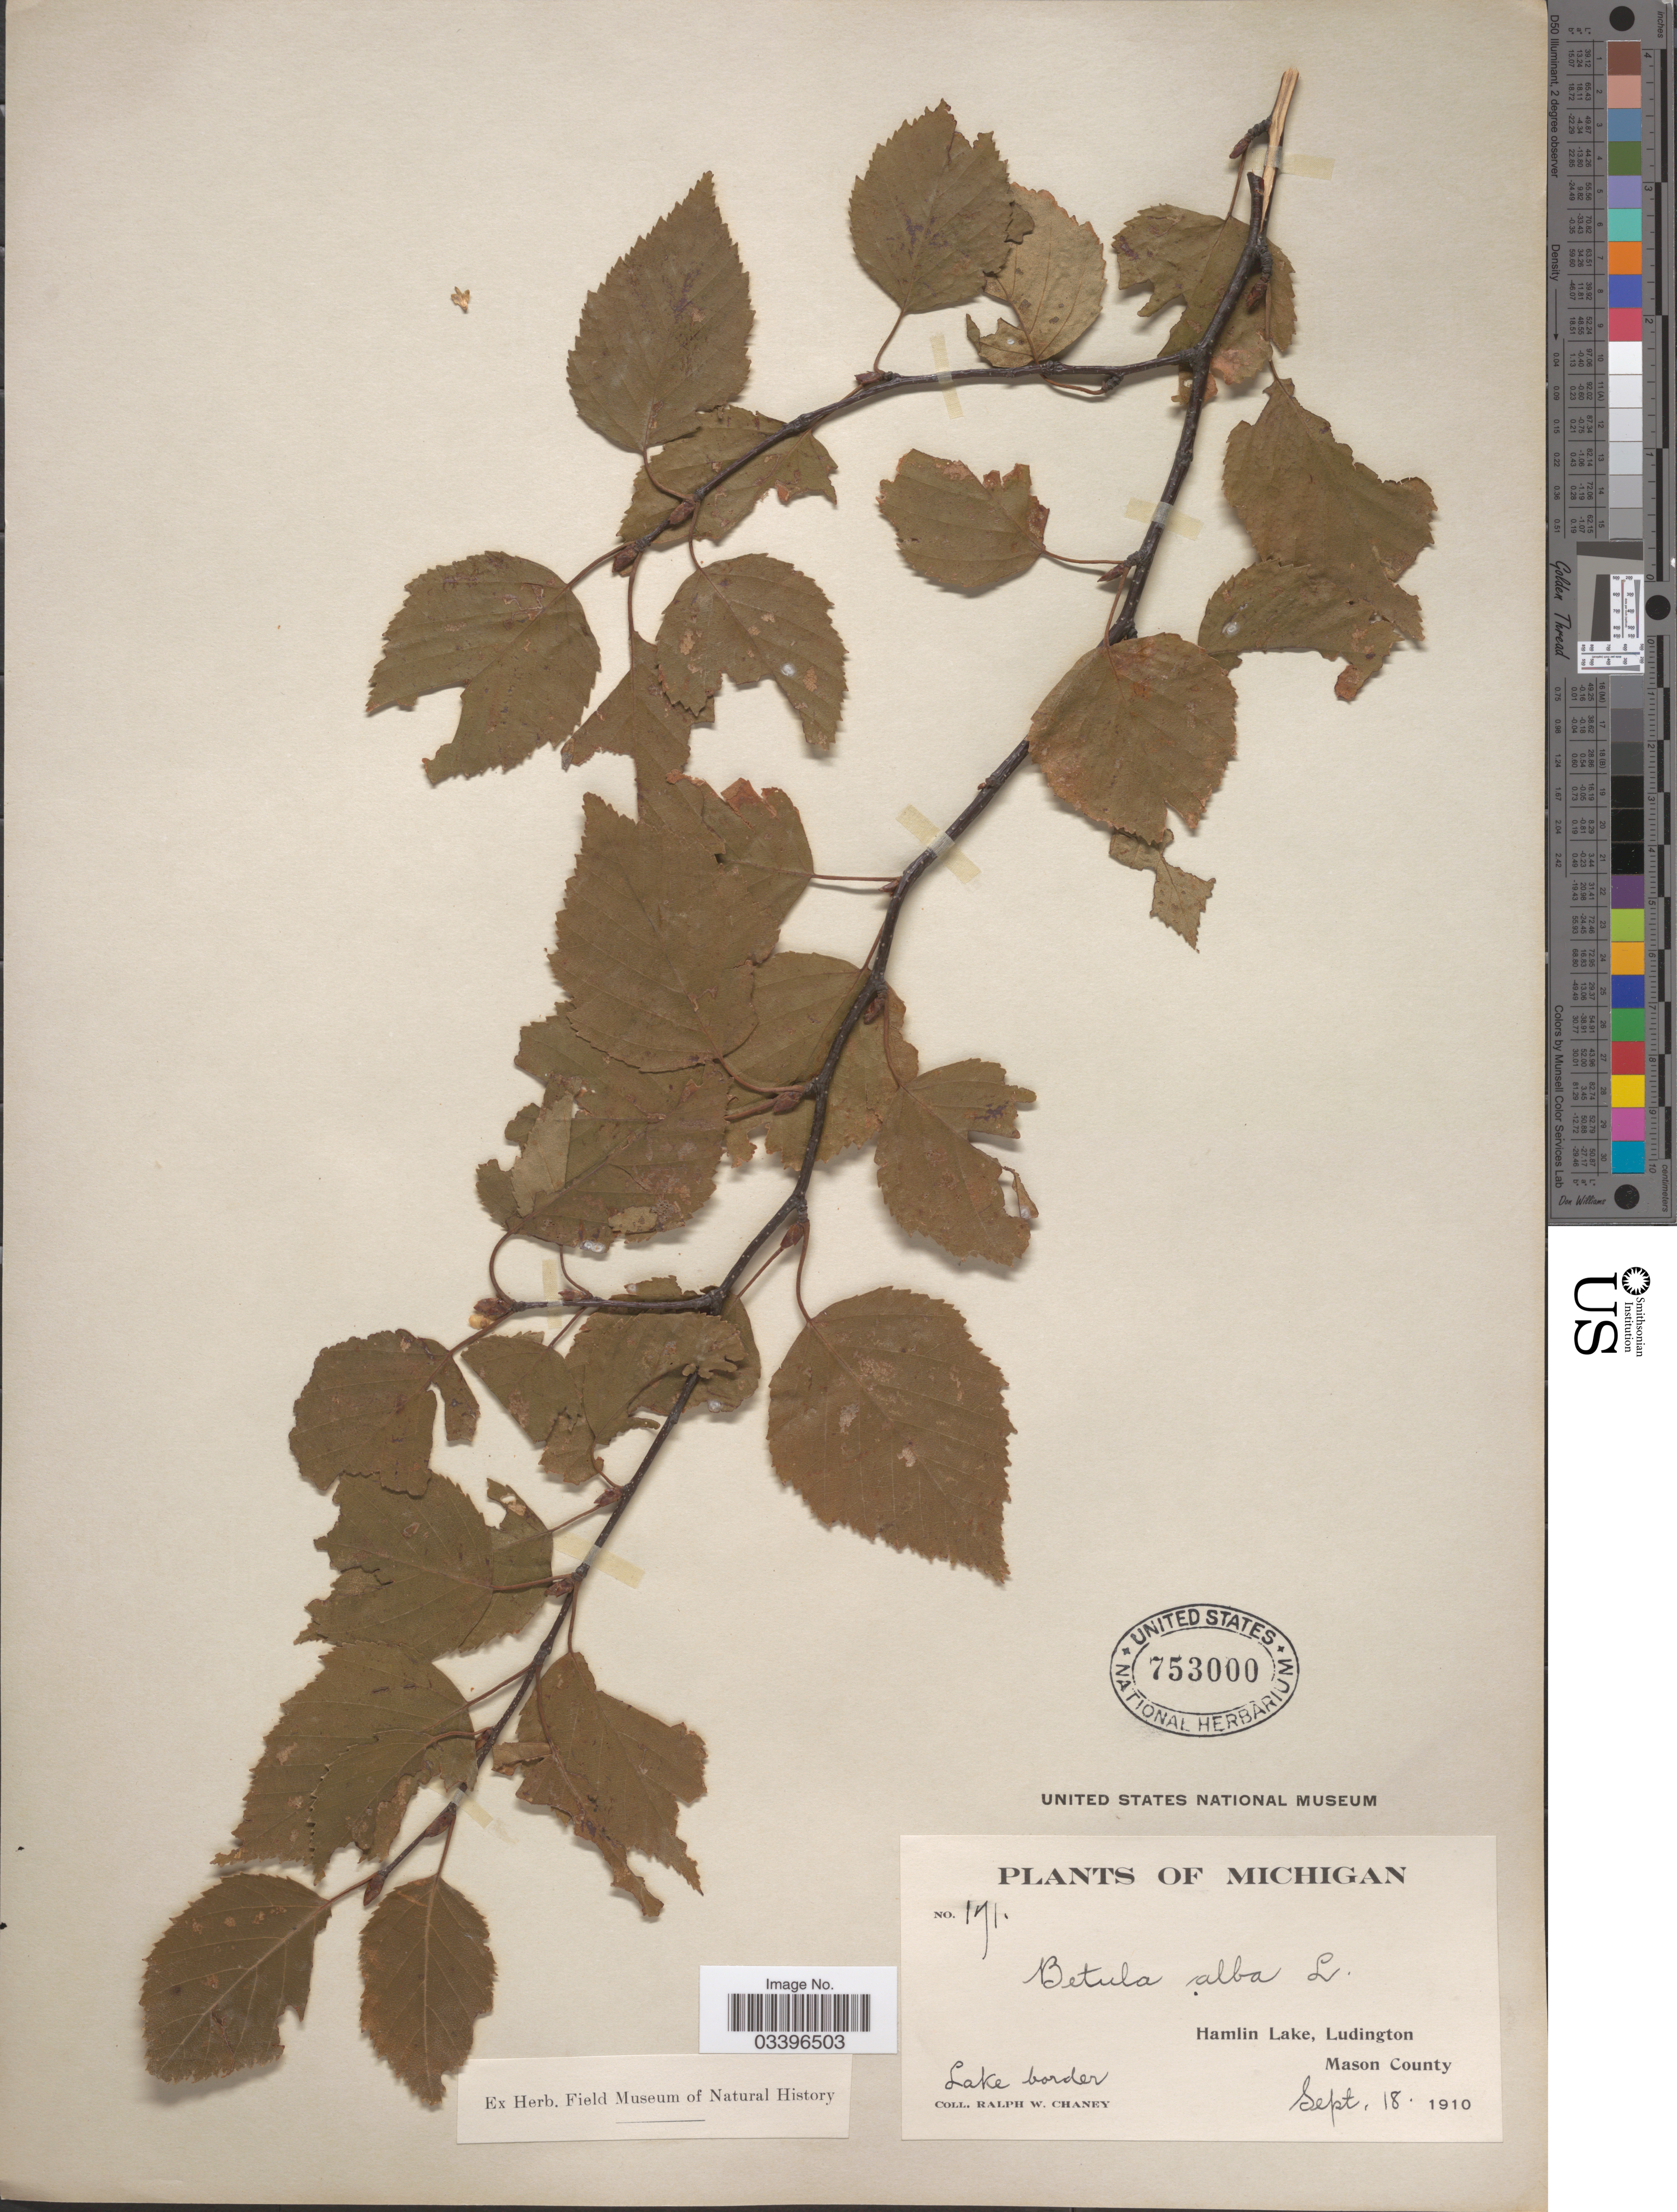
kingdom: Plantae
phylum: Tracheophyta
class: Magnoliopsida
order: Fagales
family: Betulaceae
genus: Betula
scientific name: Betula papyrifera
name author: Marshall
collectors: R. Chaney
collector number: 171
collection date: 1910-09-18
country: United States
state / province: Michigan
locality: Hamlin Lake, Ludington. Mason County. Lake border.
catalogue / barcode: US 753000